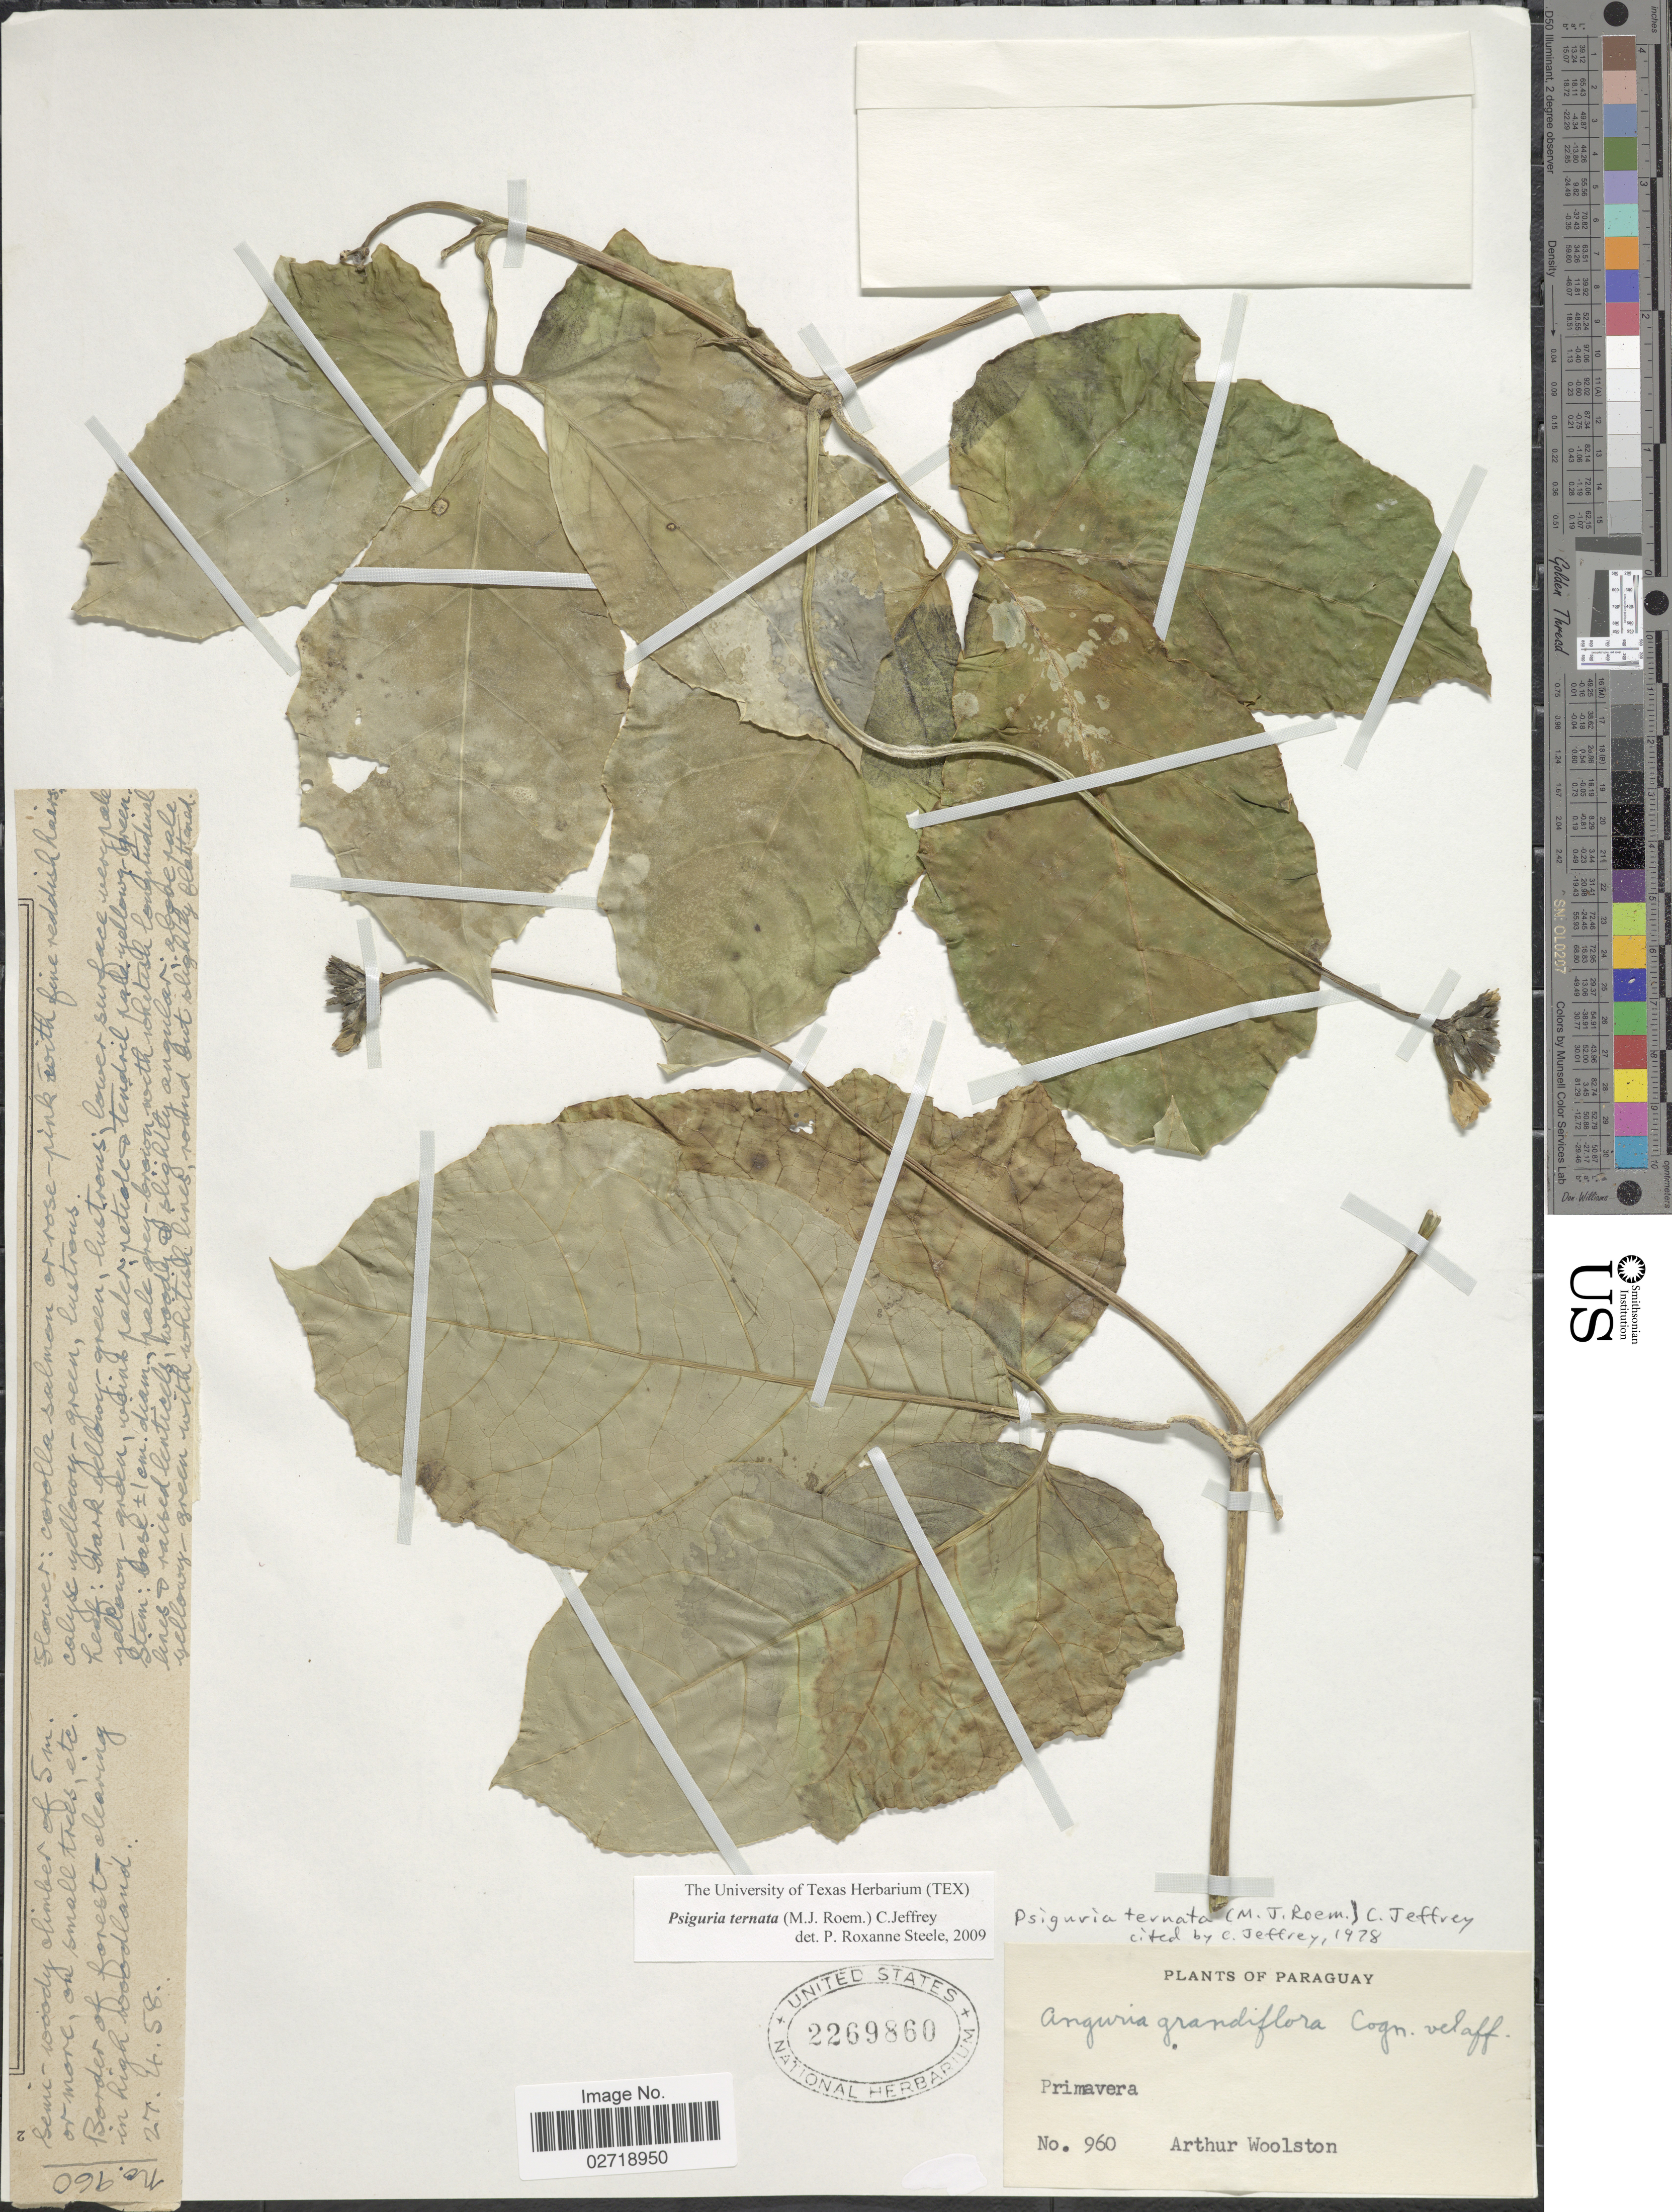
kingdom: Plantae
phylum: Tracheophyta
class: Magnoliopsida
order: Cucurbitales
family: Cucurbitaceae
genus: Psiguria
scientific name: Psiguria ternata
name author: (M. Roem.) C. Jeffrey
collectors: A. L. Woolston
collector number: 960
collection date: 1958-04-27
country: Paraguay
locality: Primavera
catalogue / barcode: US 2269860